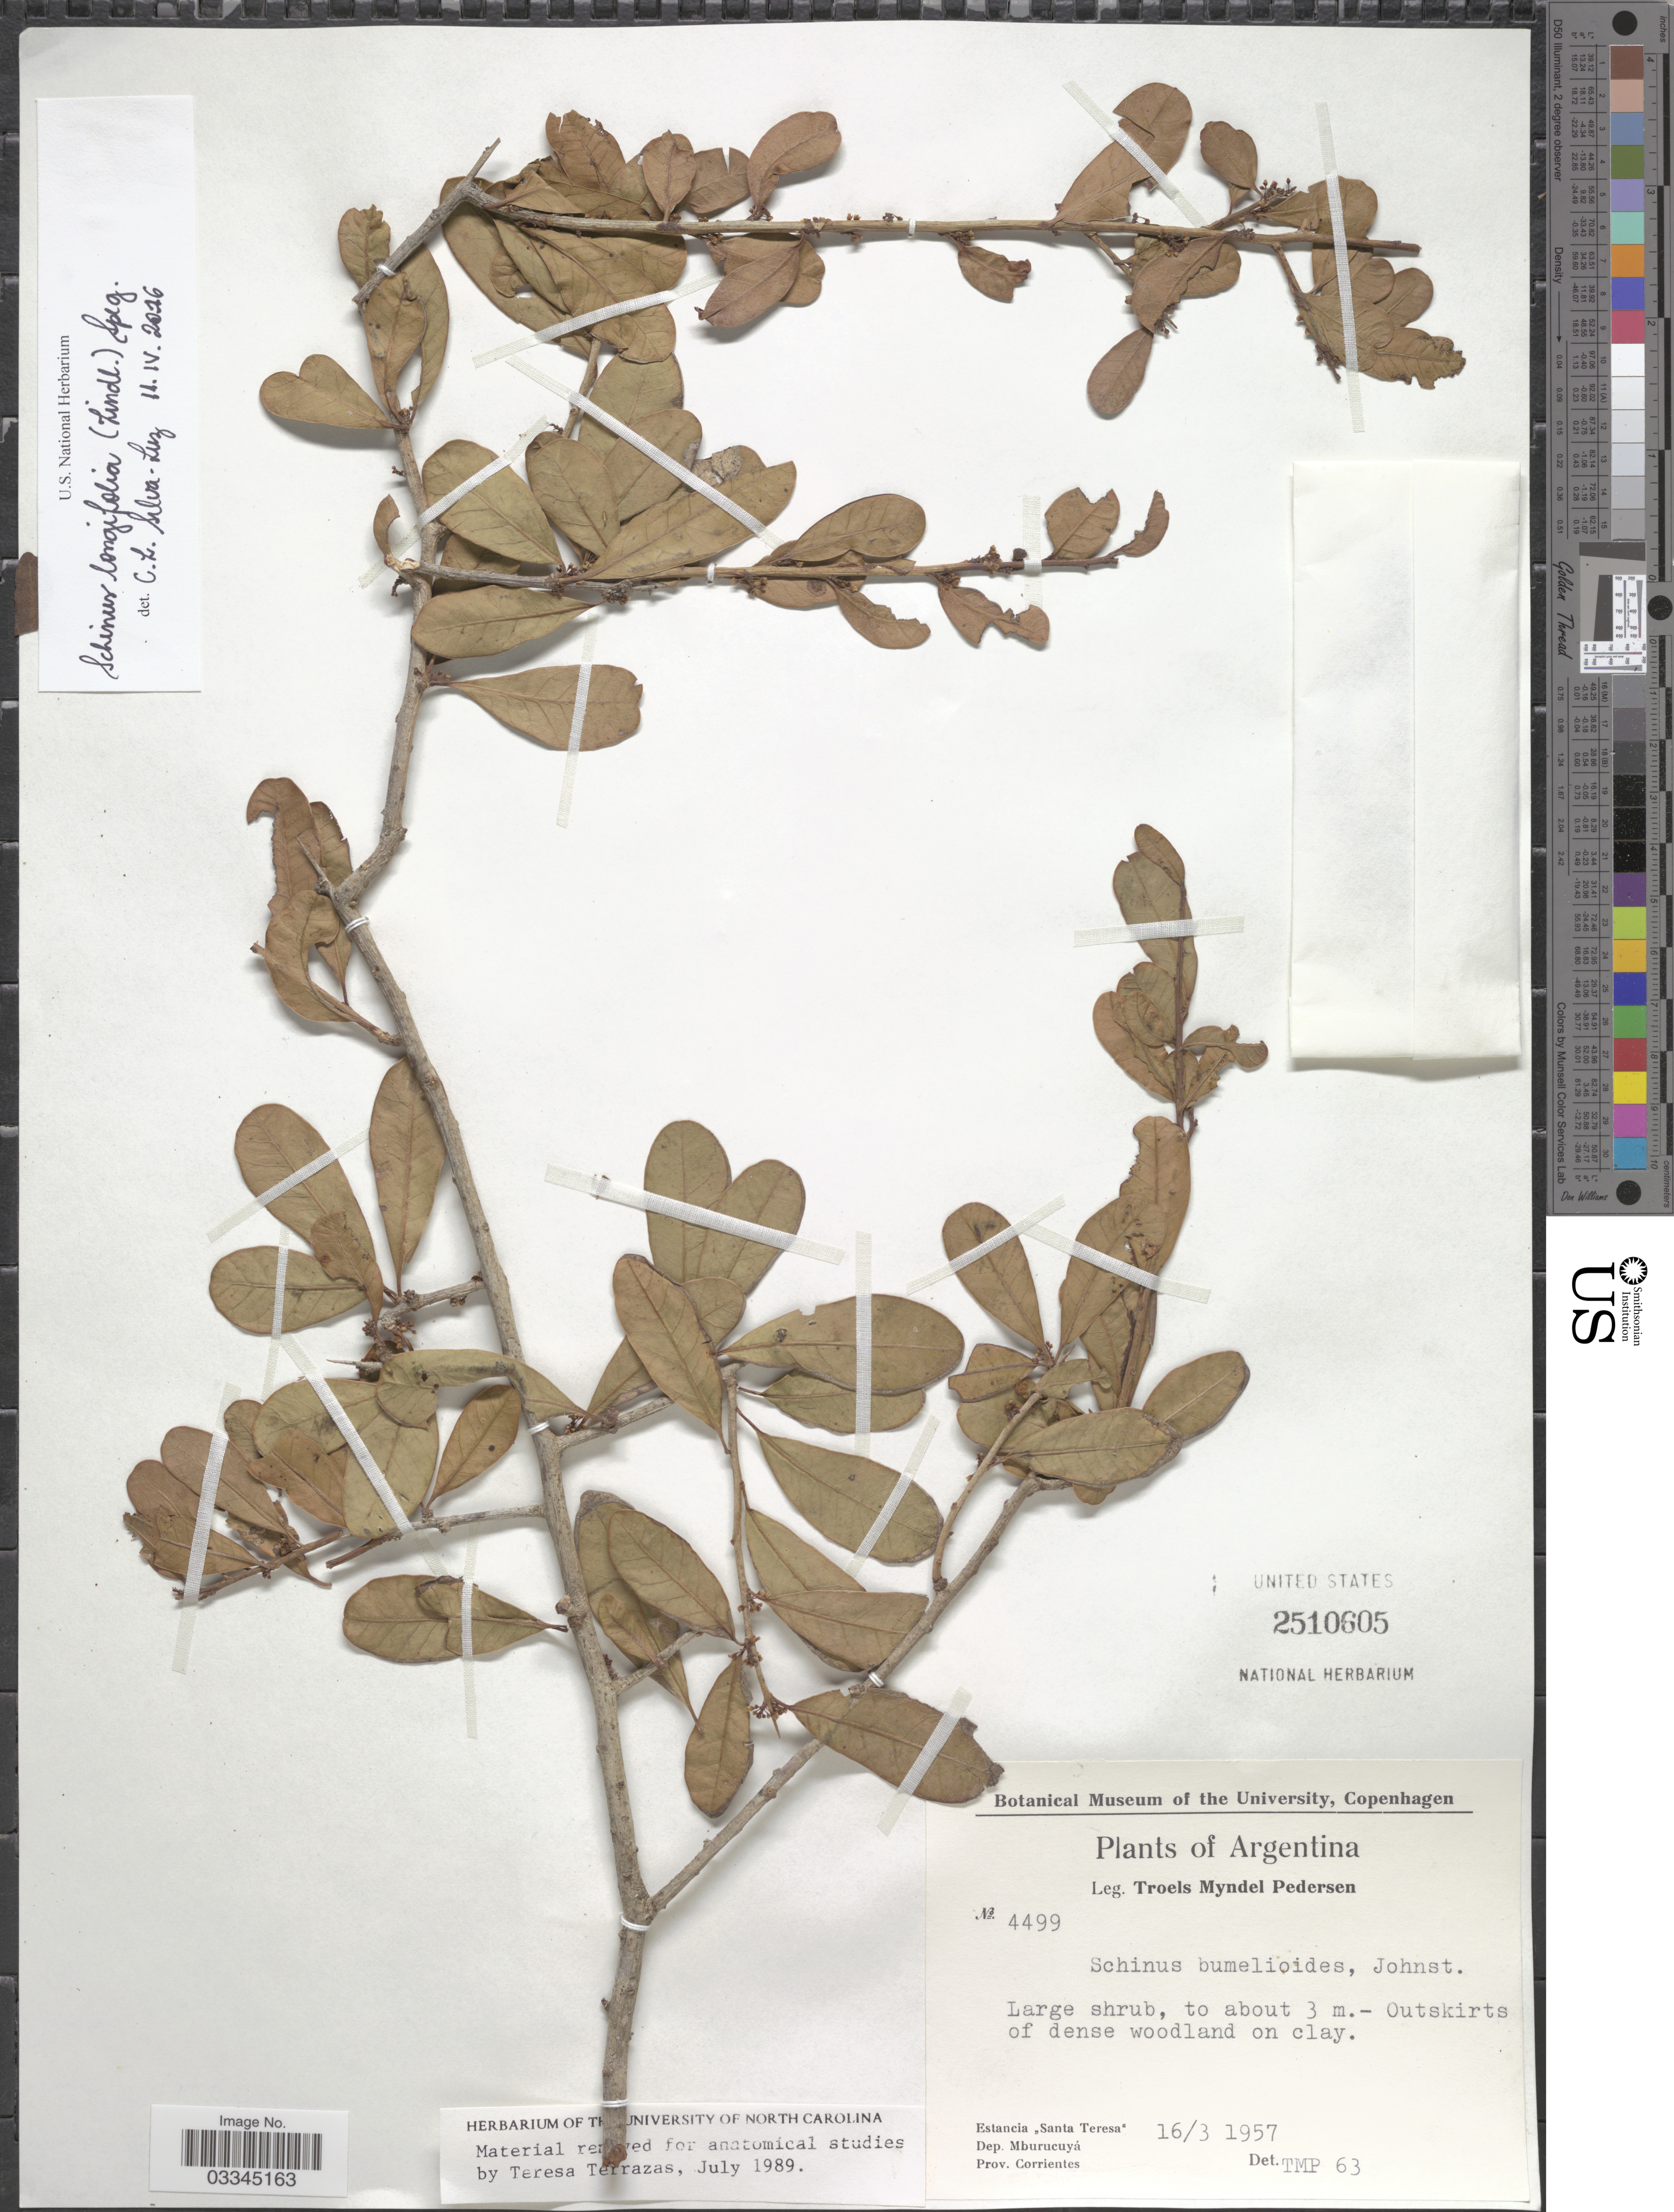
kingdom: Plantae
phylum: Tracheophyta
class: Magnoliopsida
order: Sapindales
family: Anacardiaceae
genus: Schinus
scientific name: Schinus longifolia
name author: (Lindl.) Speg.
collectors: T. Pederson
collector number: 4499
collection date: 1957-03-16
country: Argentina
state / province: Corrientes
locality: Estancia "Santa Teresa", Dep. Mburucuyá.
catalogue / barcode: US 2510605